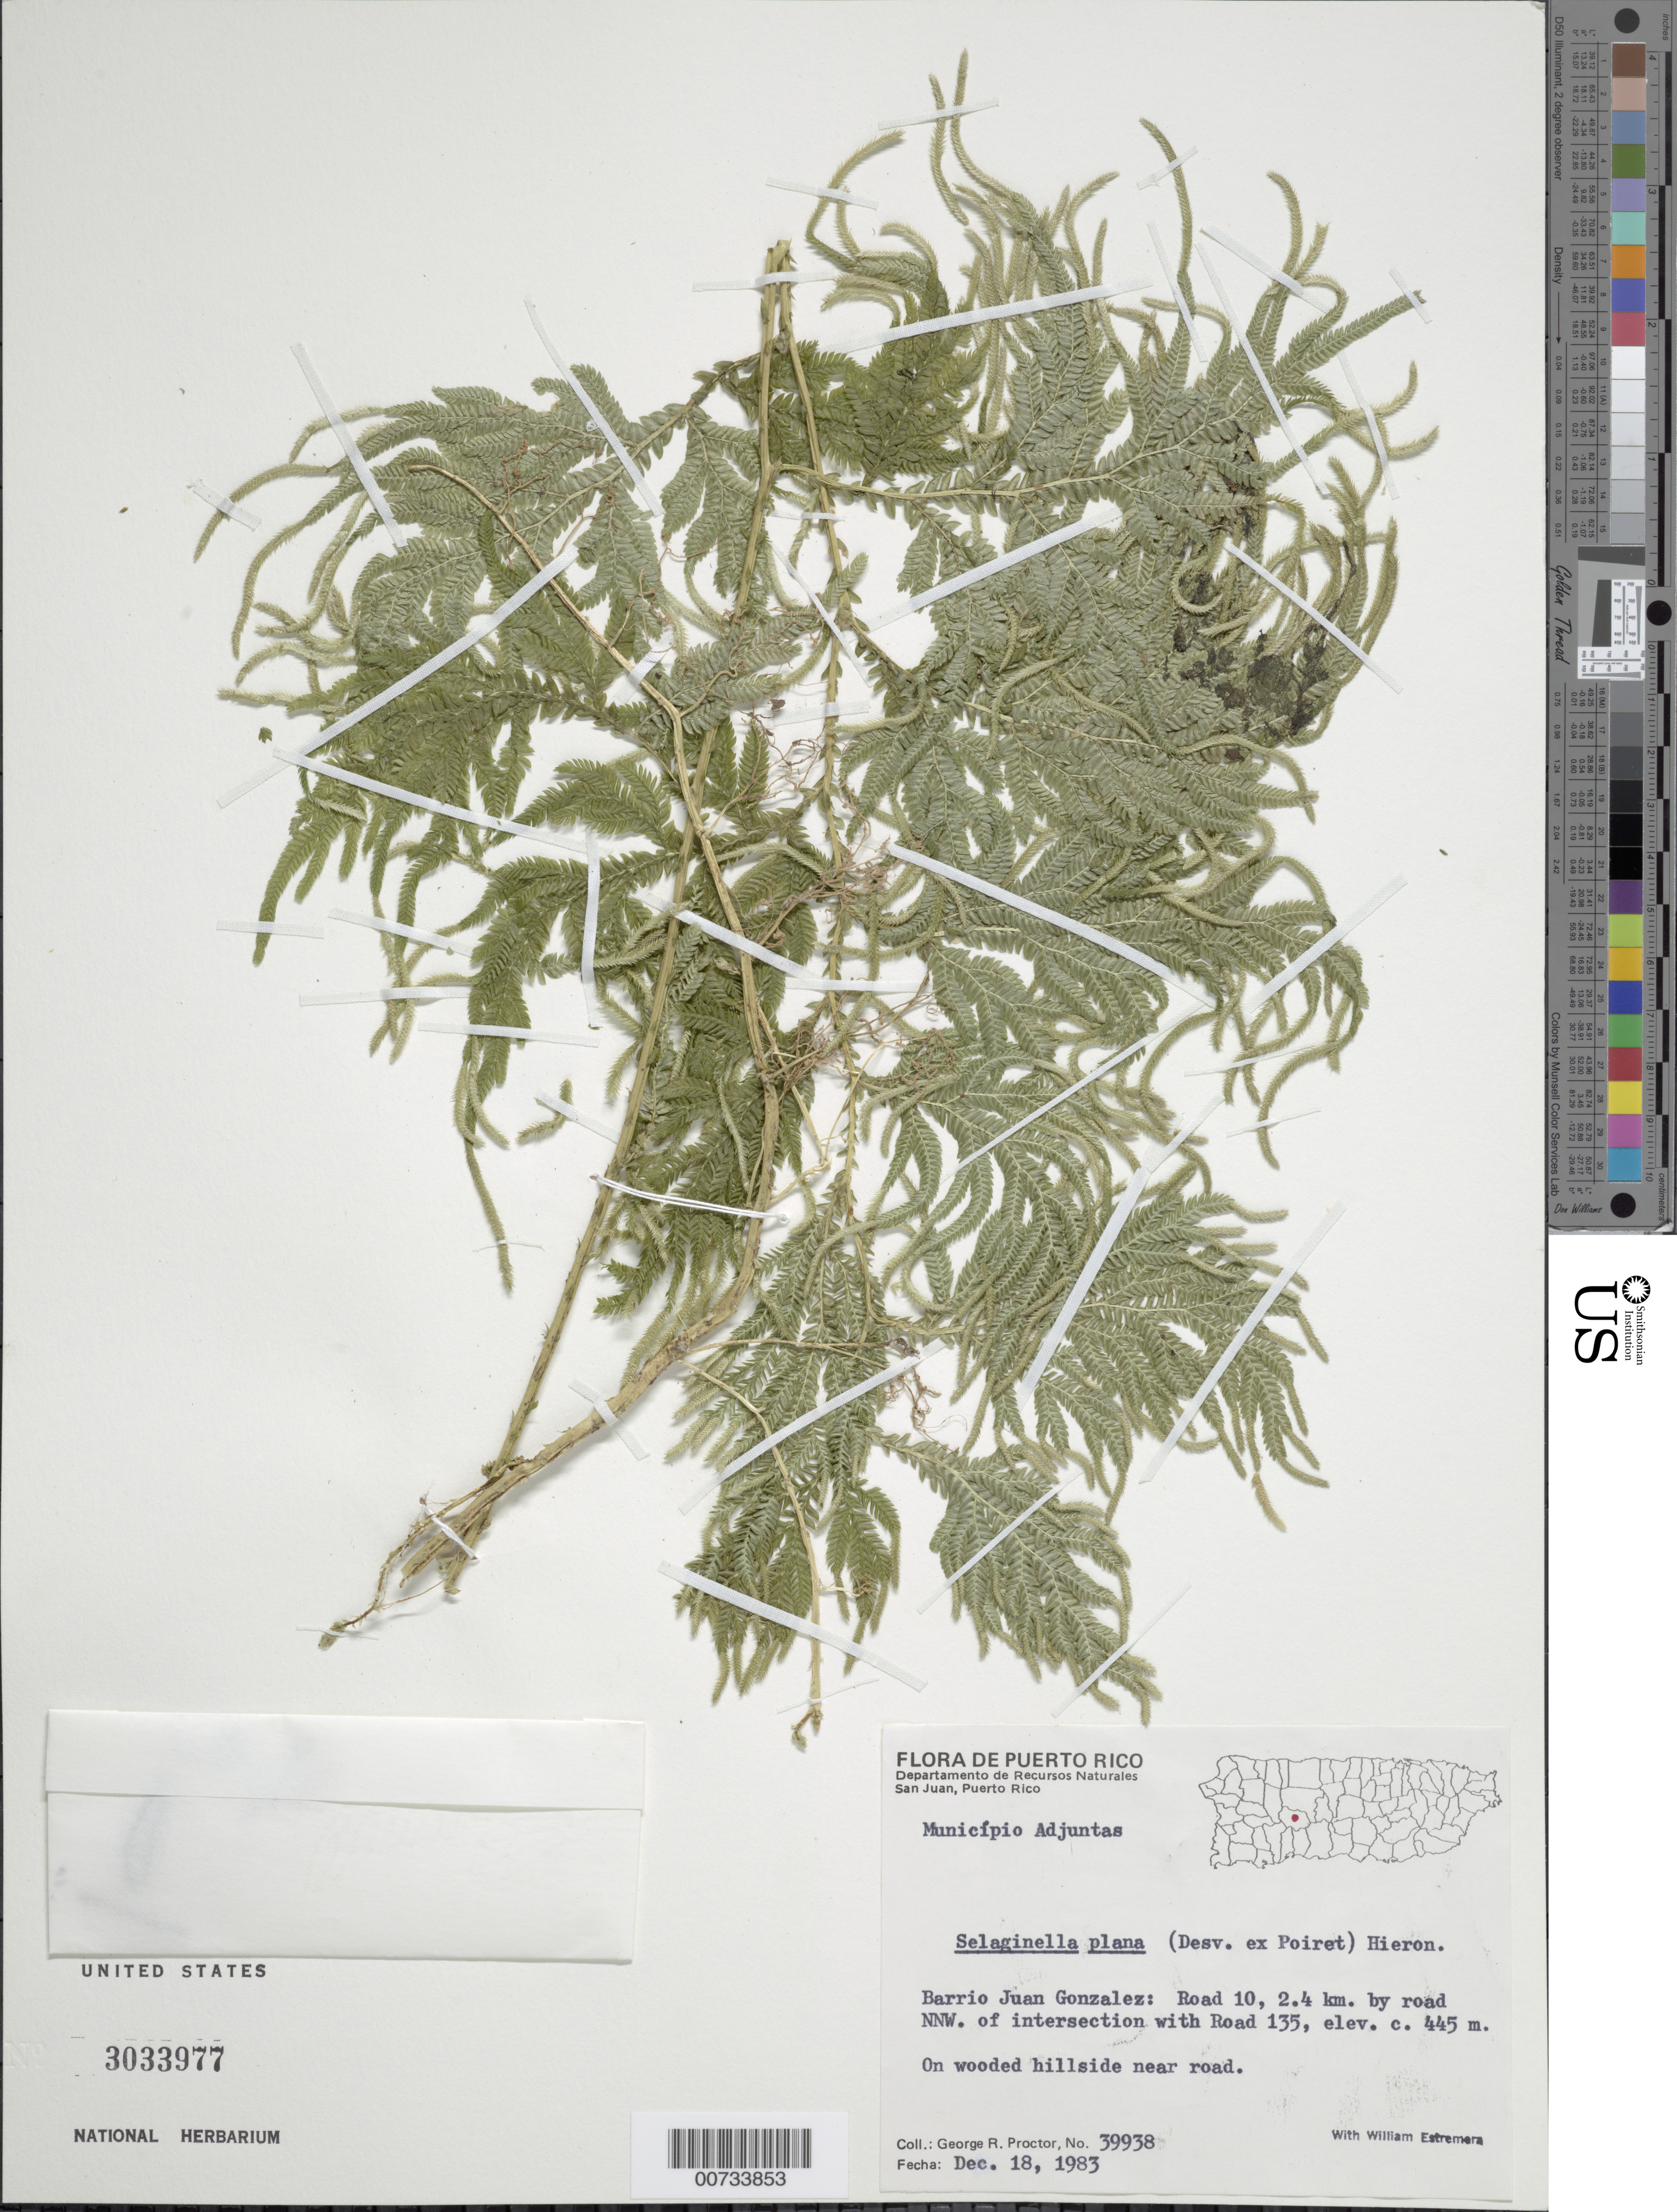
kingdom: Plantae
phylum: Tracheophyta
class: Lycopodiopsida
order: Selaginellales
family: Selaginellaceae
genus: Selaginella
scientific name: Selaginella plana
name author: (Desv. ex Poir.) Hieron.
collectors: G. R. Proctor & W. Estremera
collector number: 39938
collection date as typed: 18 Dec 1983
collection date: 1983-12-18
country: Puerto Rico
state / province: Adjuntas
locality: Mun. Adjuntas, Barrio Juan Gonzalez: Road 10, 2.4 km by road NNW of intersection w/Road 135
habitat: On wooded hillside near road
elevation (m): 445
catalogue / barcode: US 3033977